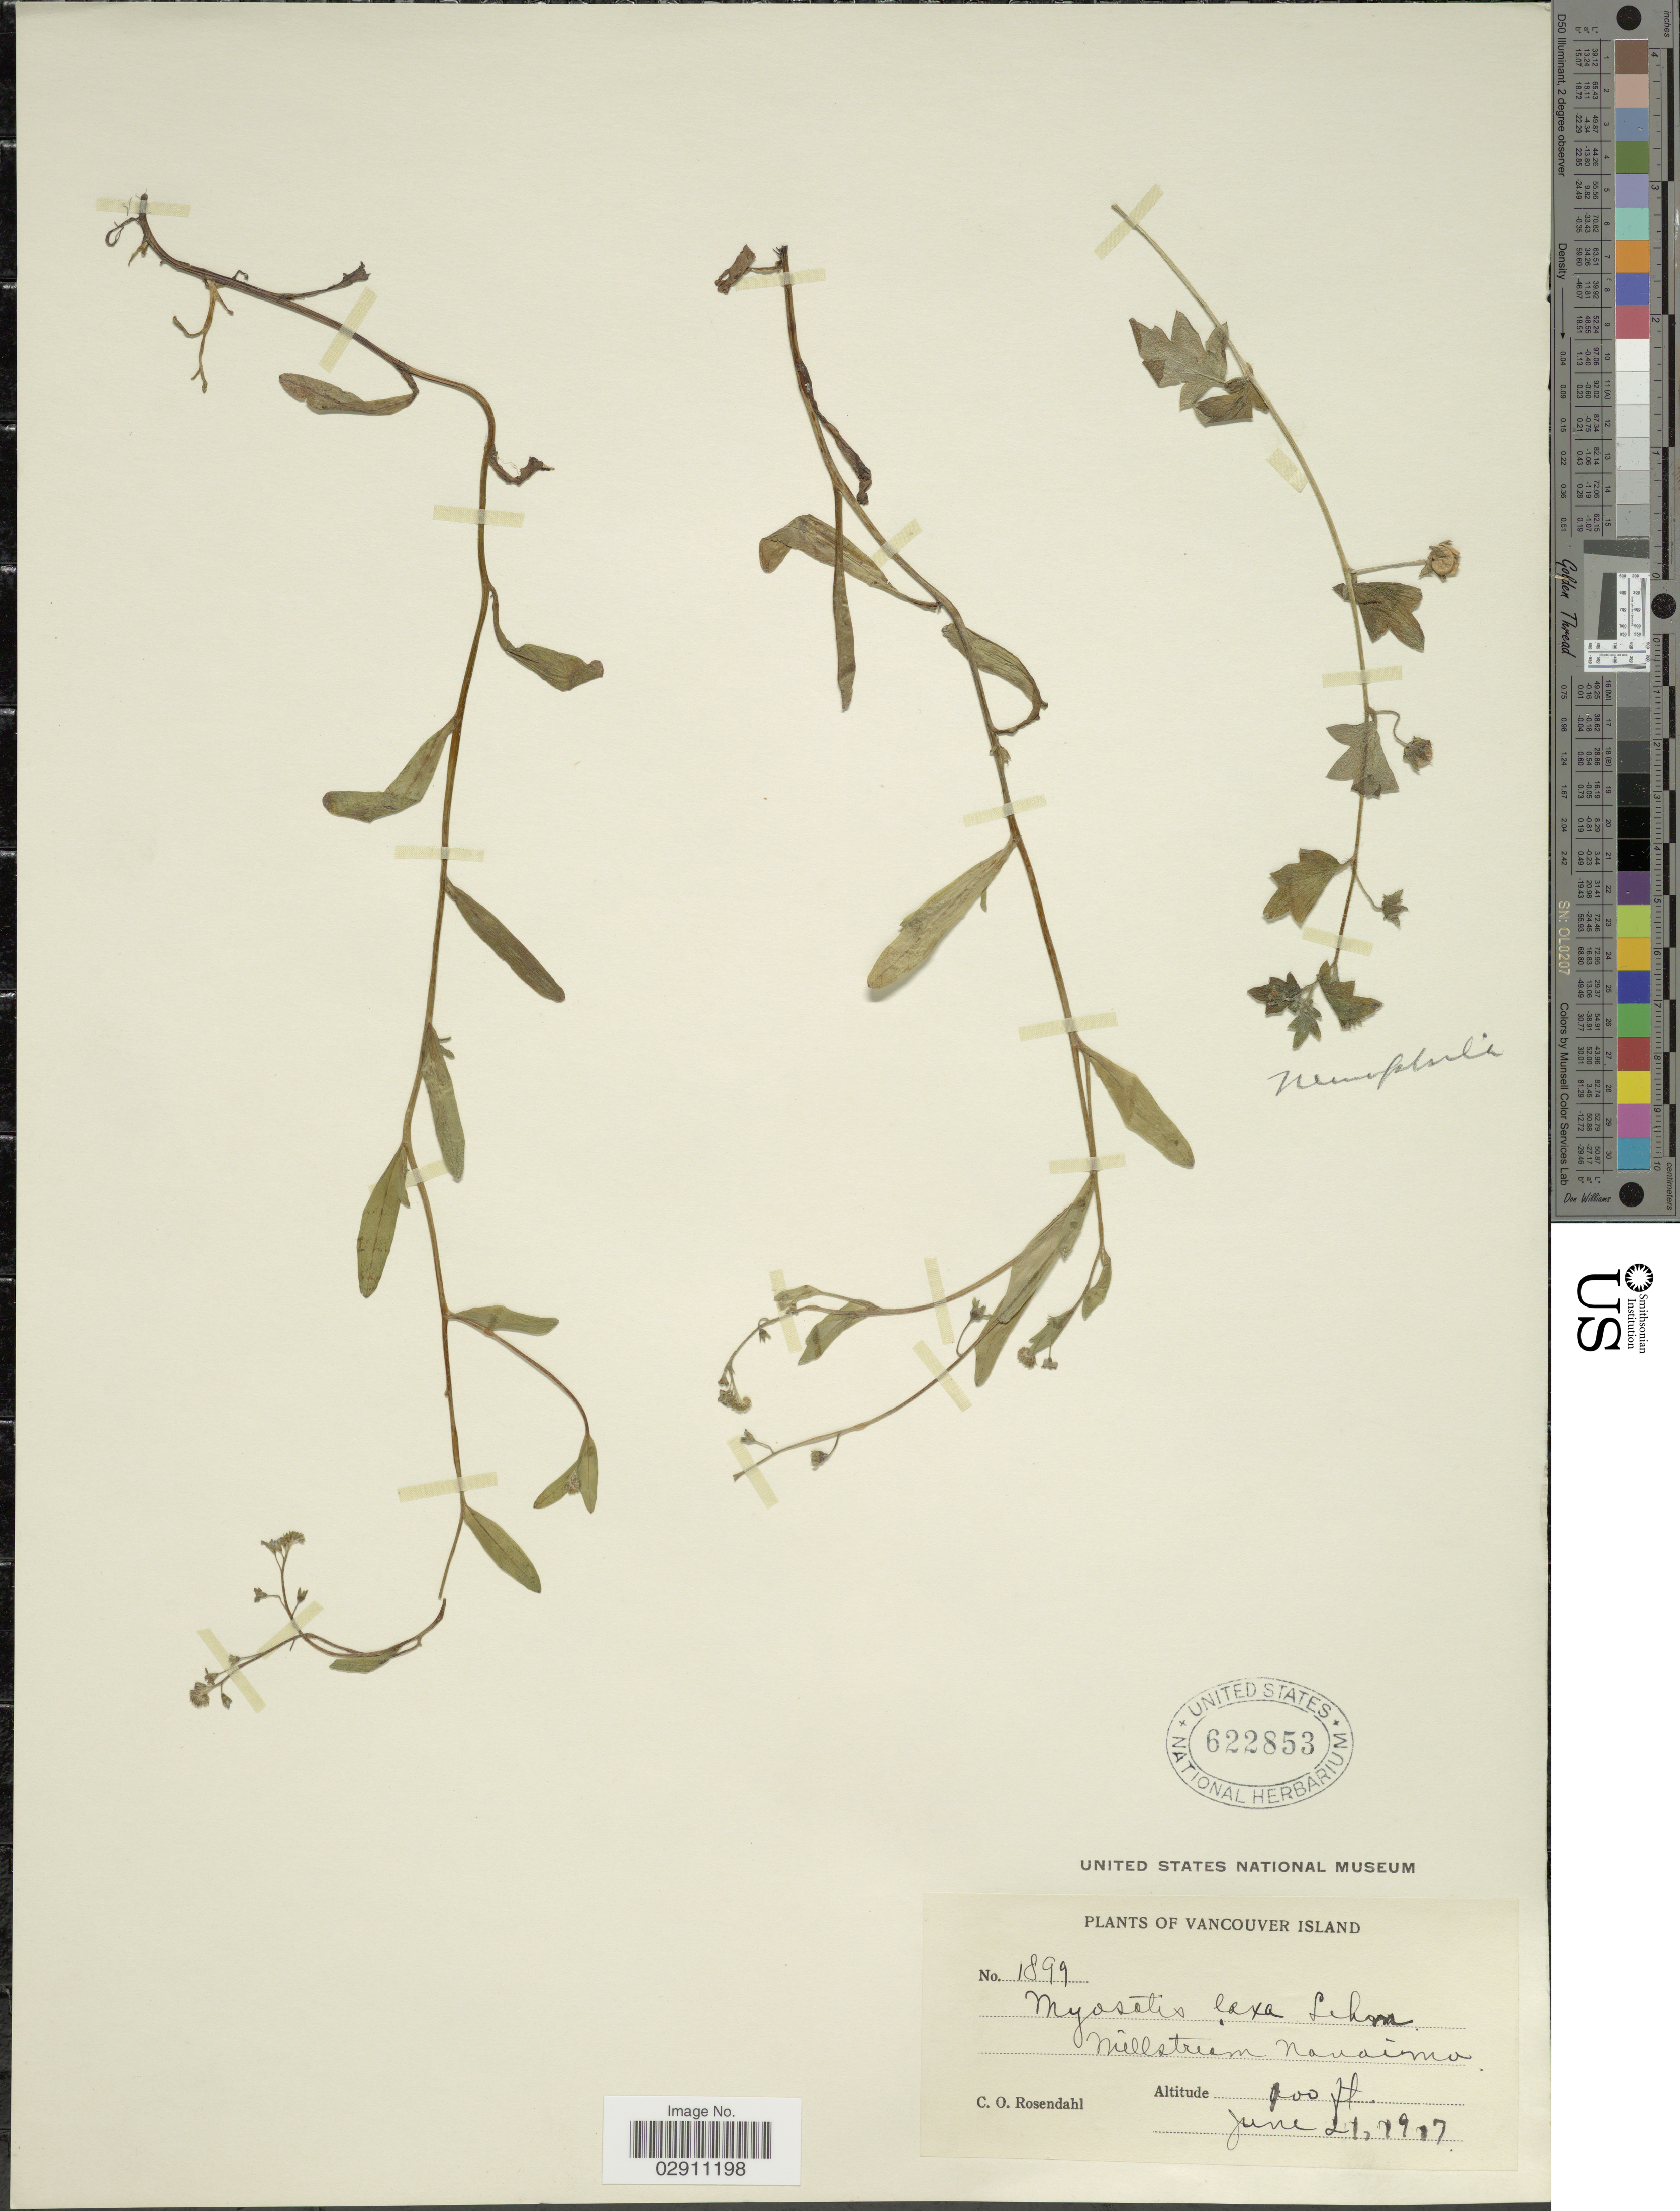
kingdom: Plantae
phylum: Tracheophyta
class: Magnoliopsida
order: Boraginales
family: Boraginaceae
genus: Myosotis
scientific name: Myosotis laxa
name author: F. Lehm.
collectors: C. O. Rosendahl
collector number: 1899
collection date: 1917-06-21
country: Canada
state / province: British Columbia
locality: Vancouver Island, Millstream Nanaimo.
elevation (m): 30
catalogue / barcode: US 622853